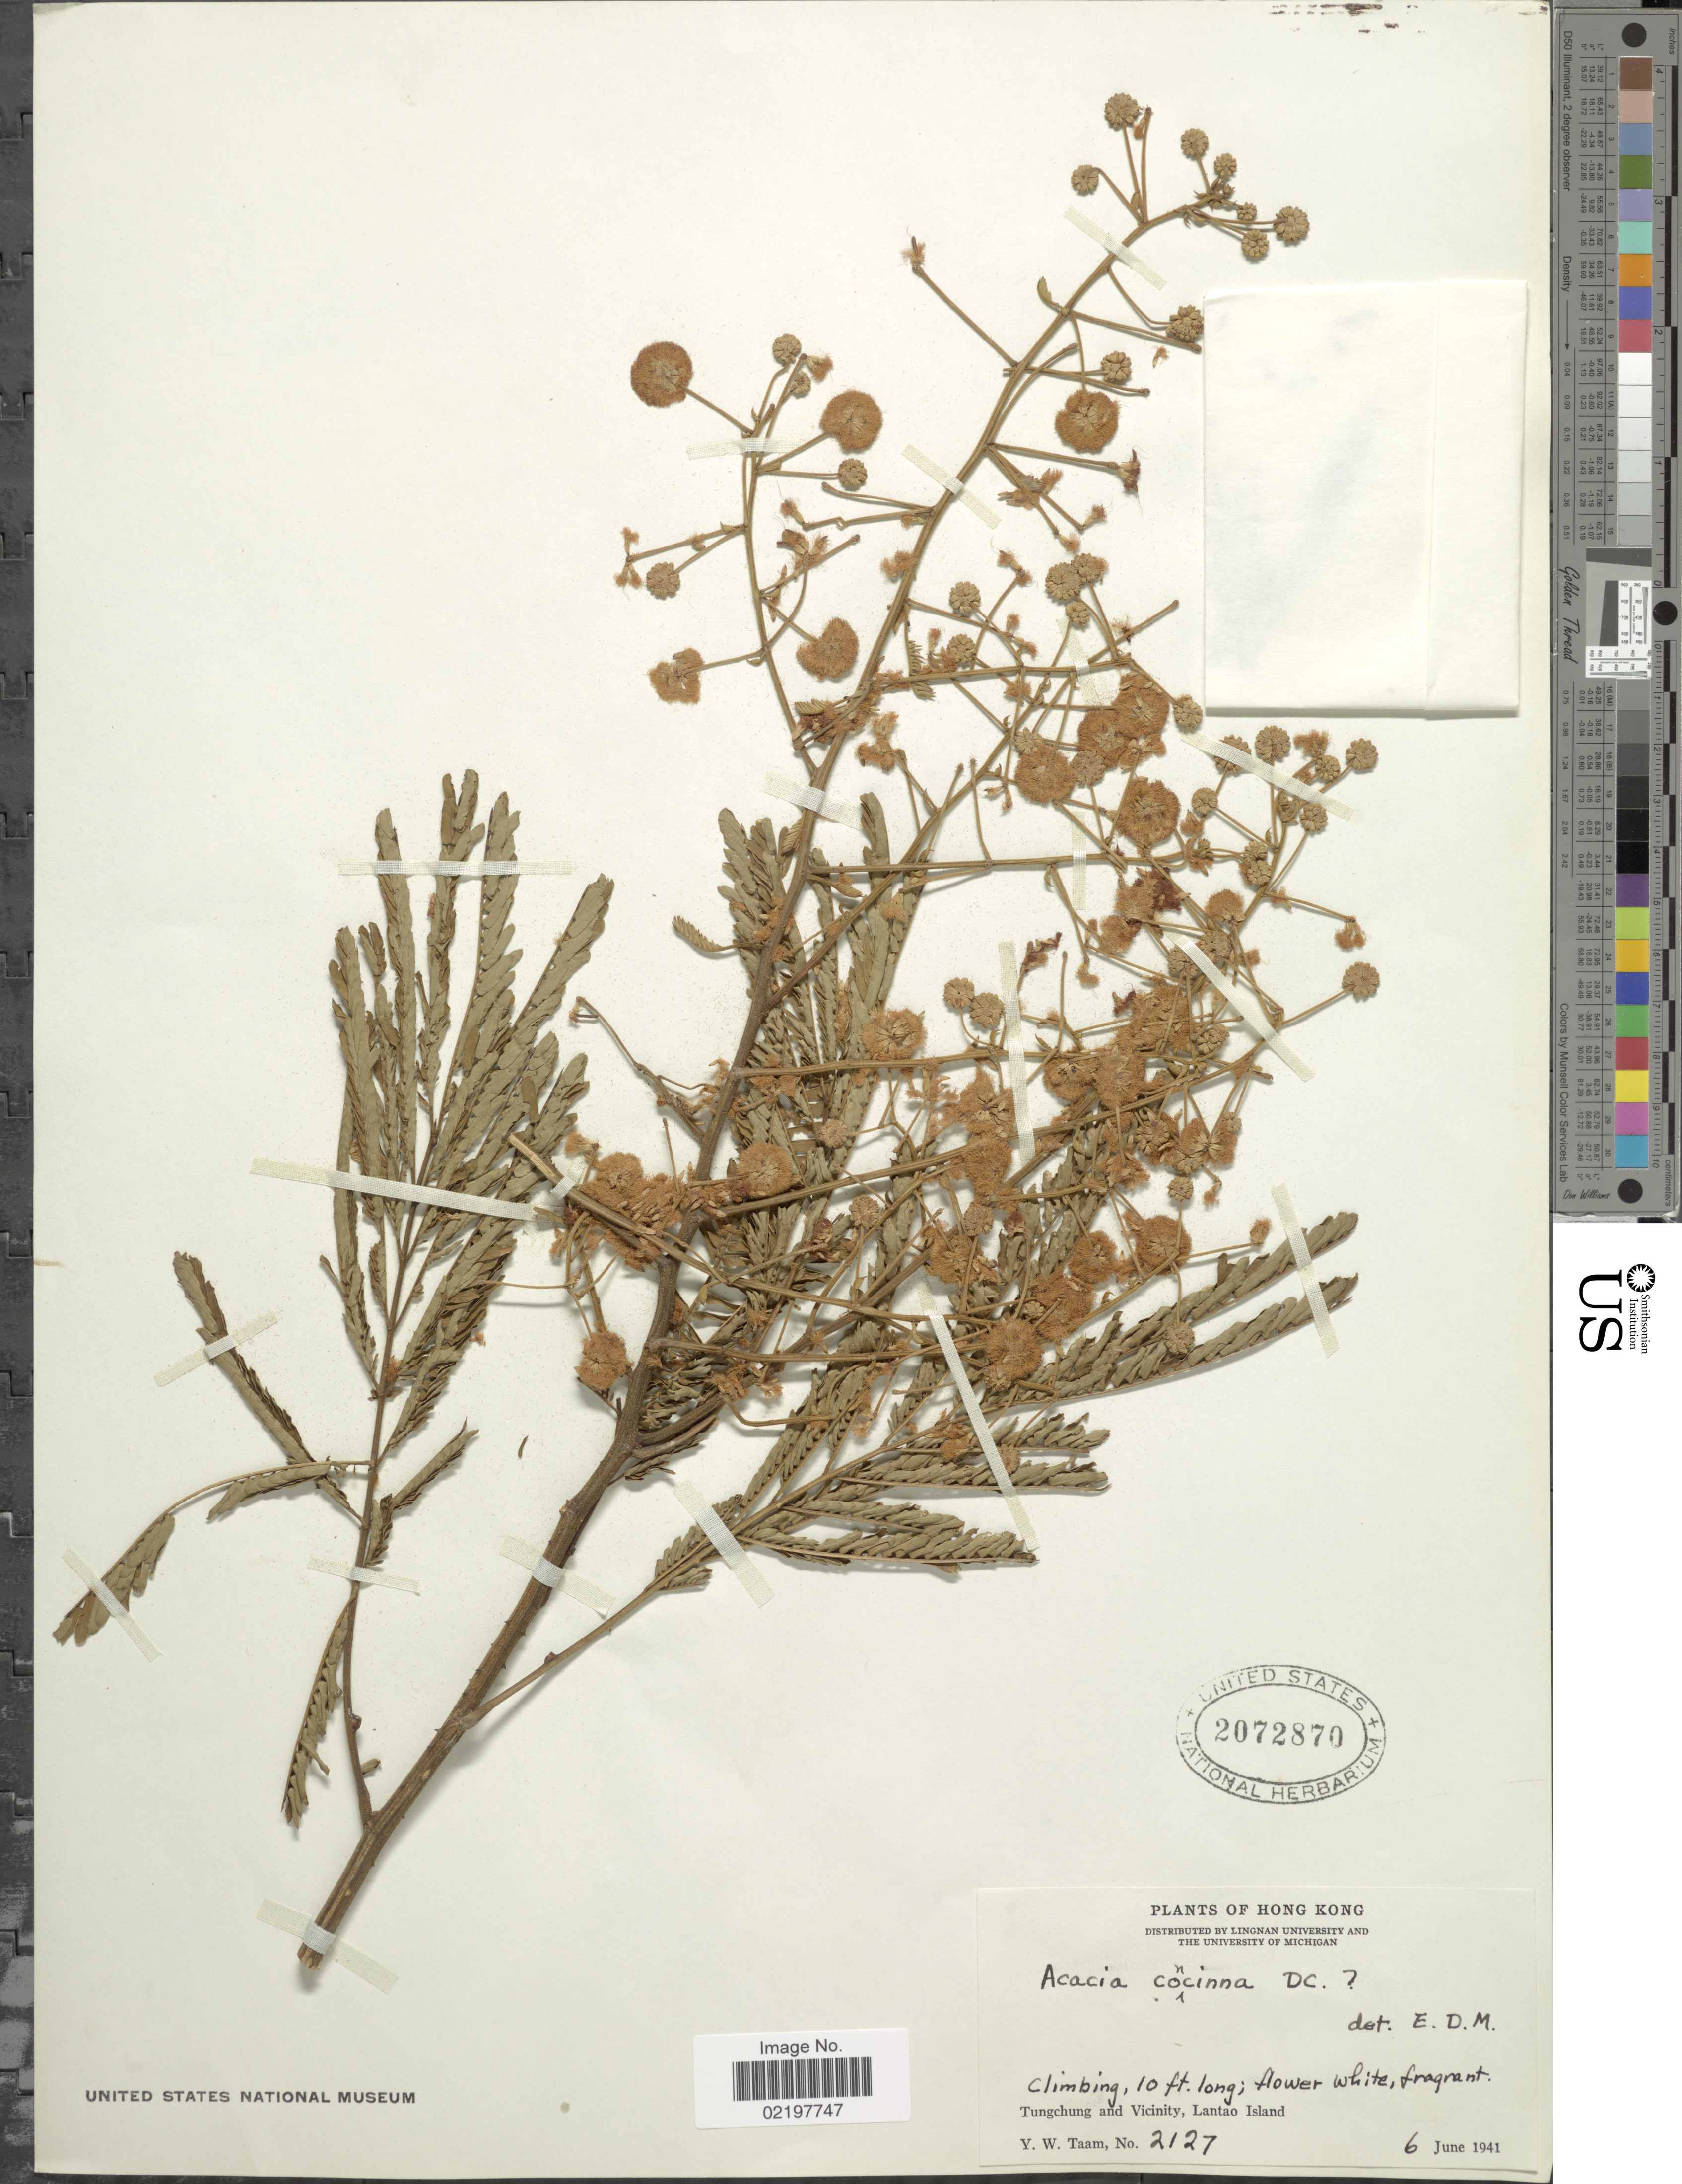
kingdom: Plantae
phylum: Tracheophyta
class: Magnoliopsida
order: Fabales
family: Fabaceae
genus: Senegalia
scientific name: Senegalia rugata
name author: (Lam.) Britton & Rose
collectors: Y. W. Taam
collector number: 2127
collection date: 1941-06-06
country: China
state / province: Hong Kong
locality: Tungchung and Vicinity, Lantao Island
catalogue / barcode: US 2072870